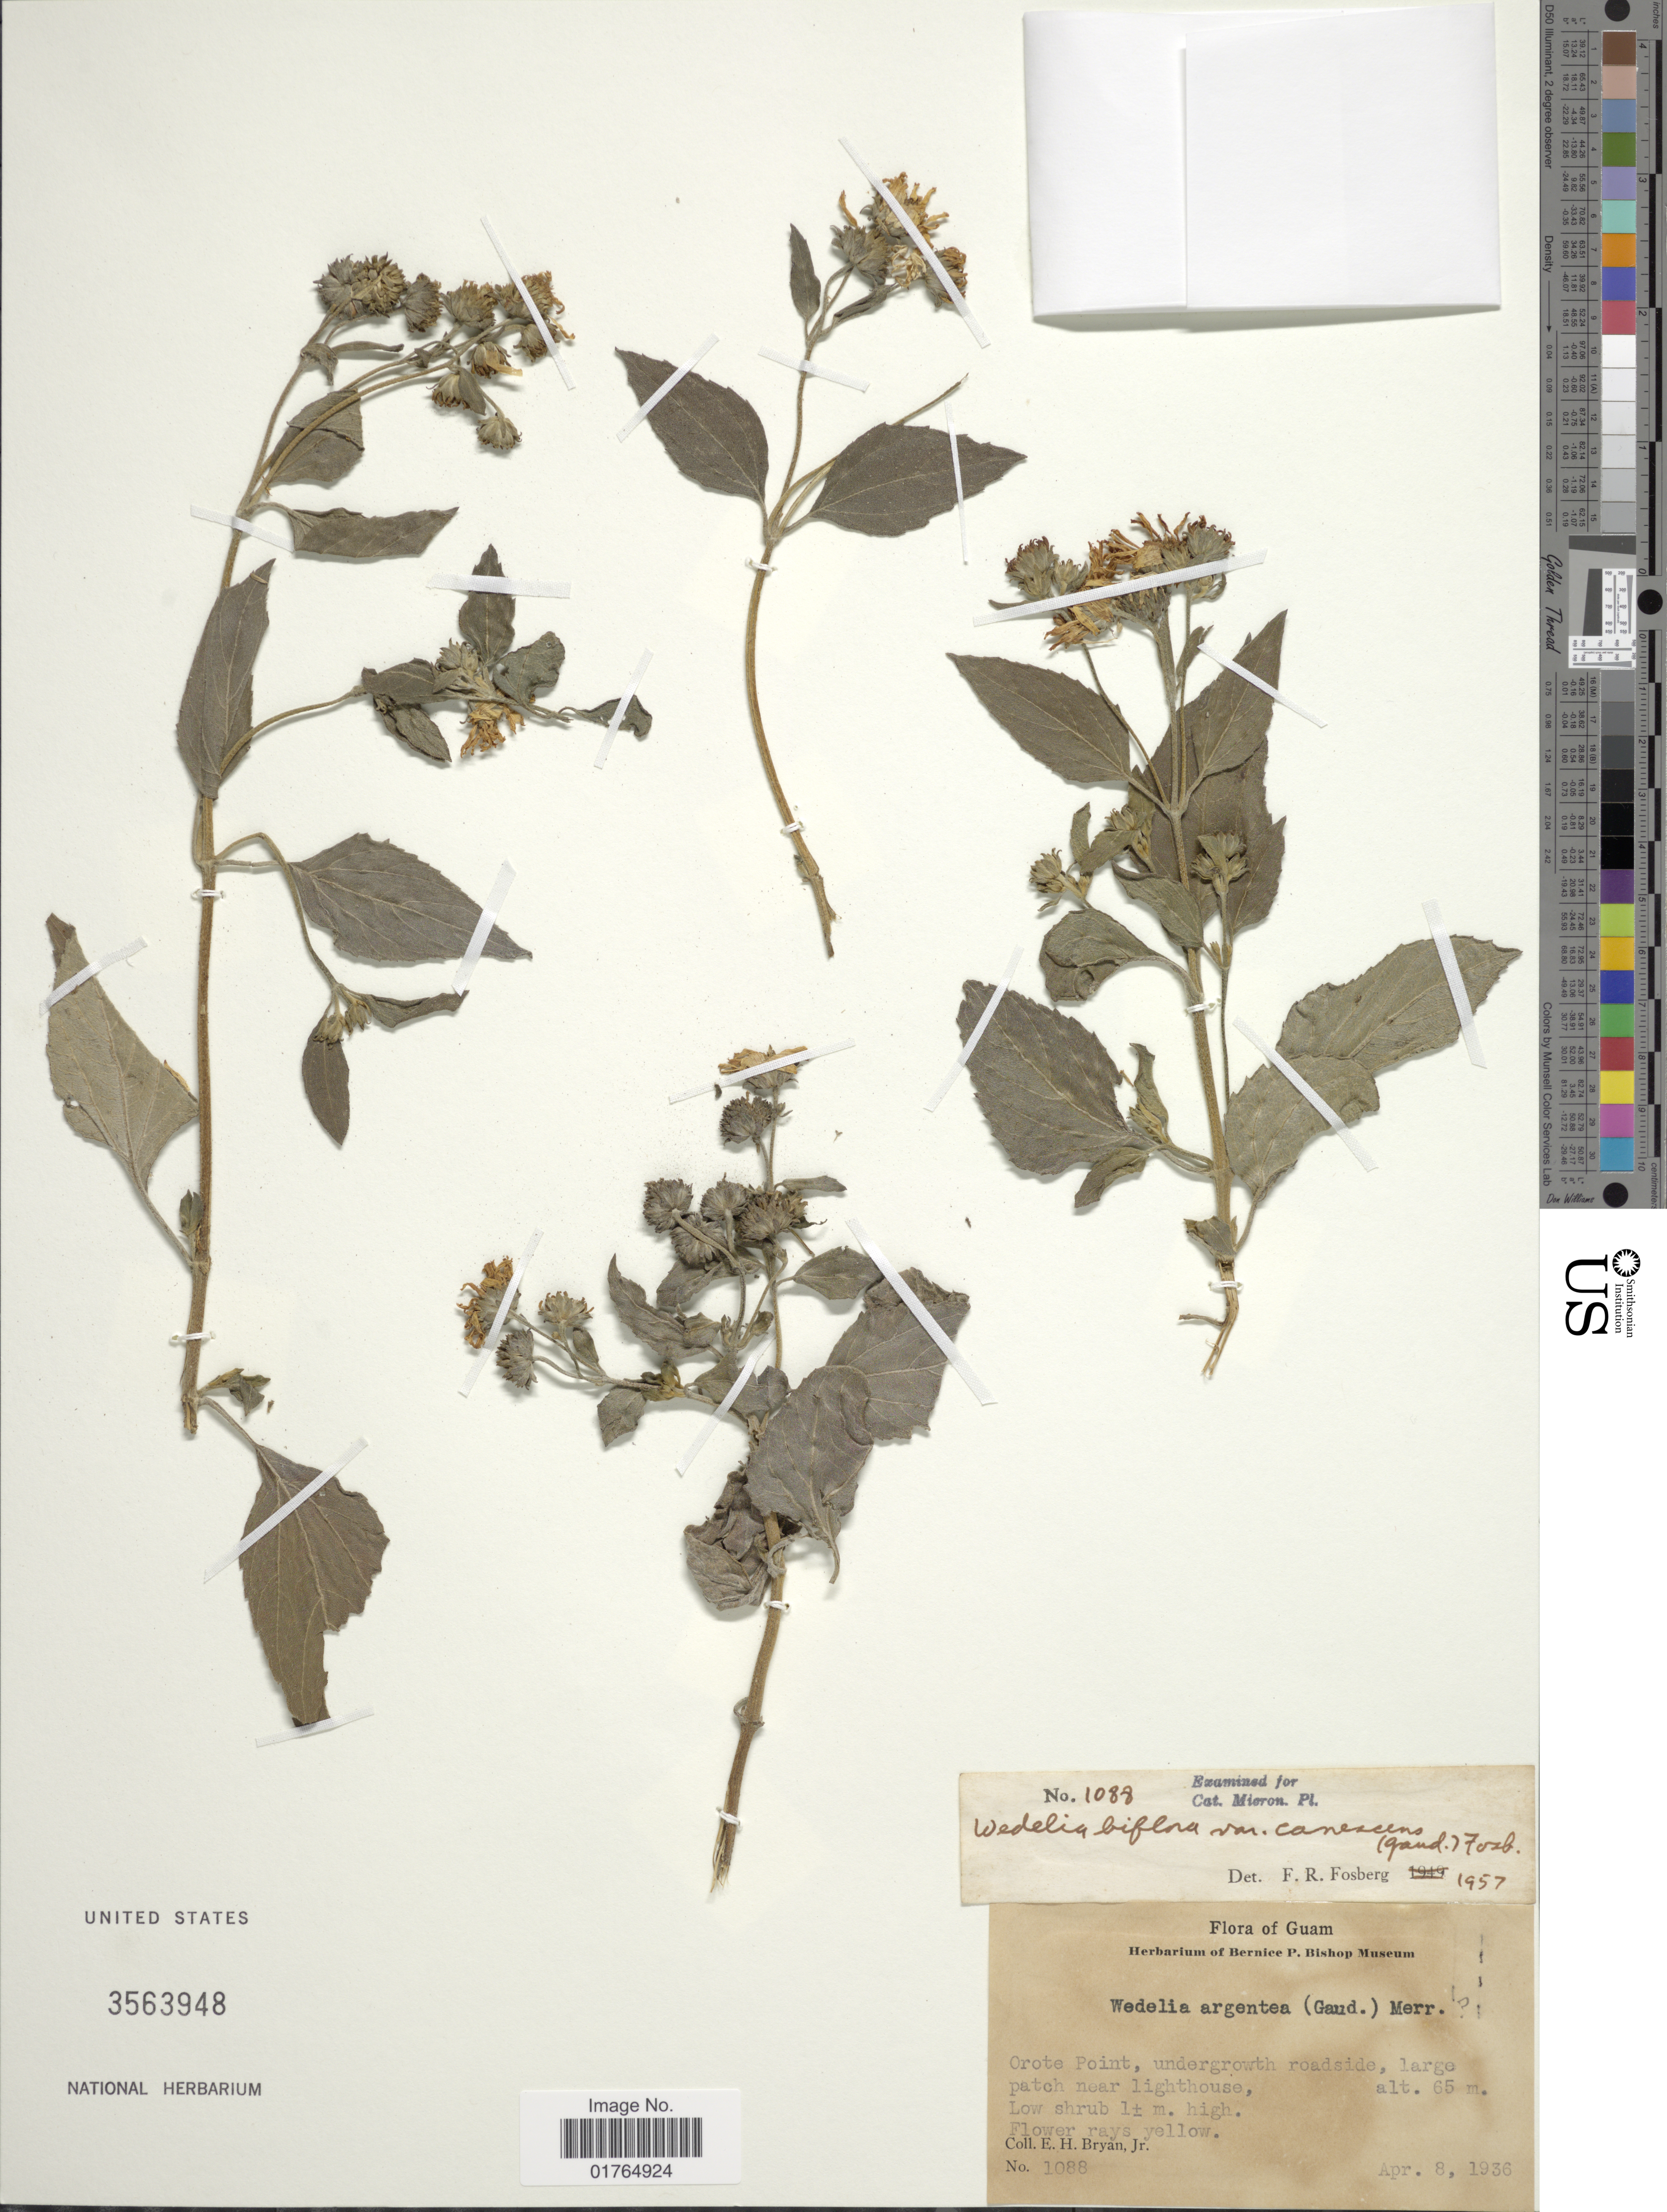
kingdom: Plantae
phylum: Tracheophyta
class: Magnoliopsida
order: Asterales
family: Asteraceae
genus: Wollastonia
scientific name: Wollastonia uniflora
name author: (Willd.) Orchard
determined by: Wagner, W. L., (BOT), Smithsonian Institution - National Museum of Natural History (UNITED STATES)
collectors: E. Bryan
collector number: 1088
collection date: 1936-04-08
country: Guam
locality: Orote Point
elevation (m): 65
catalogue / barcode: US 3563948